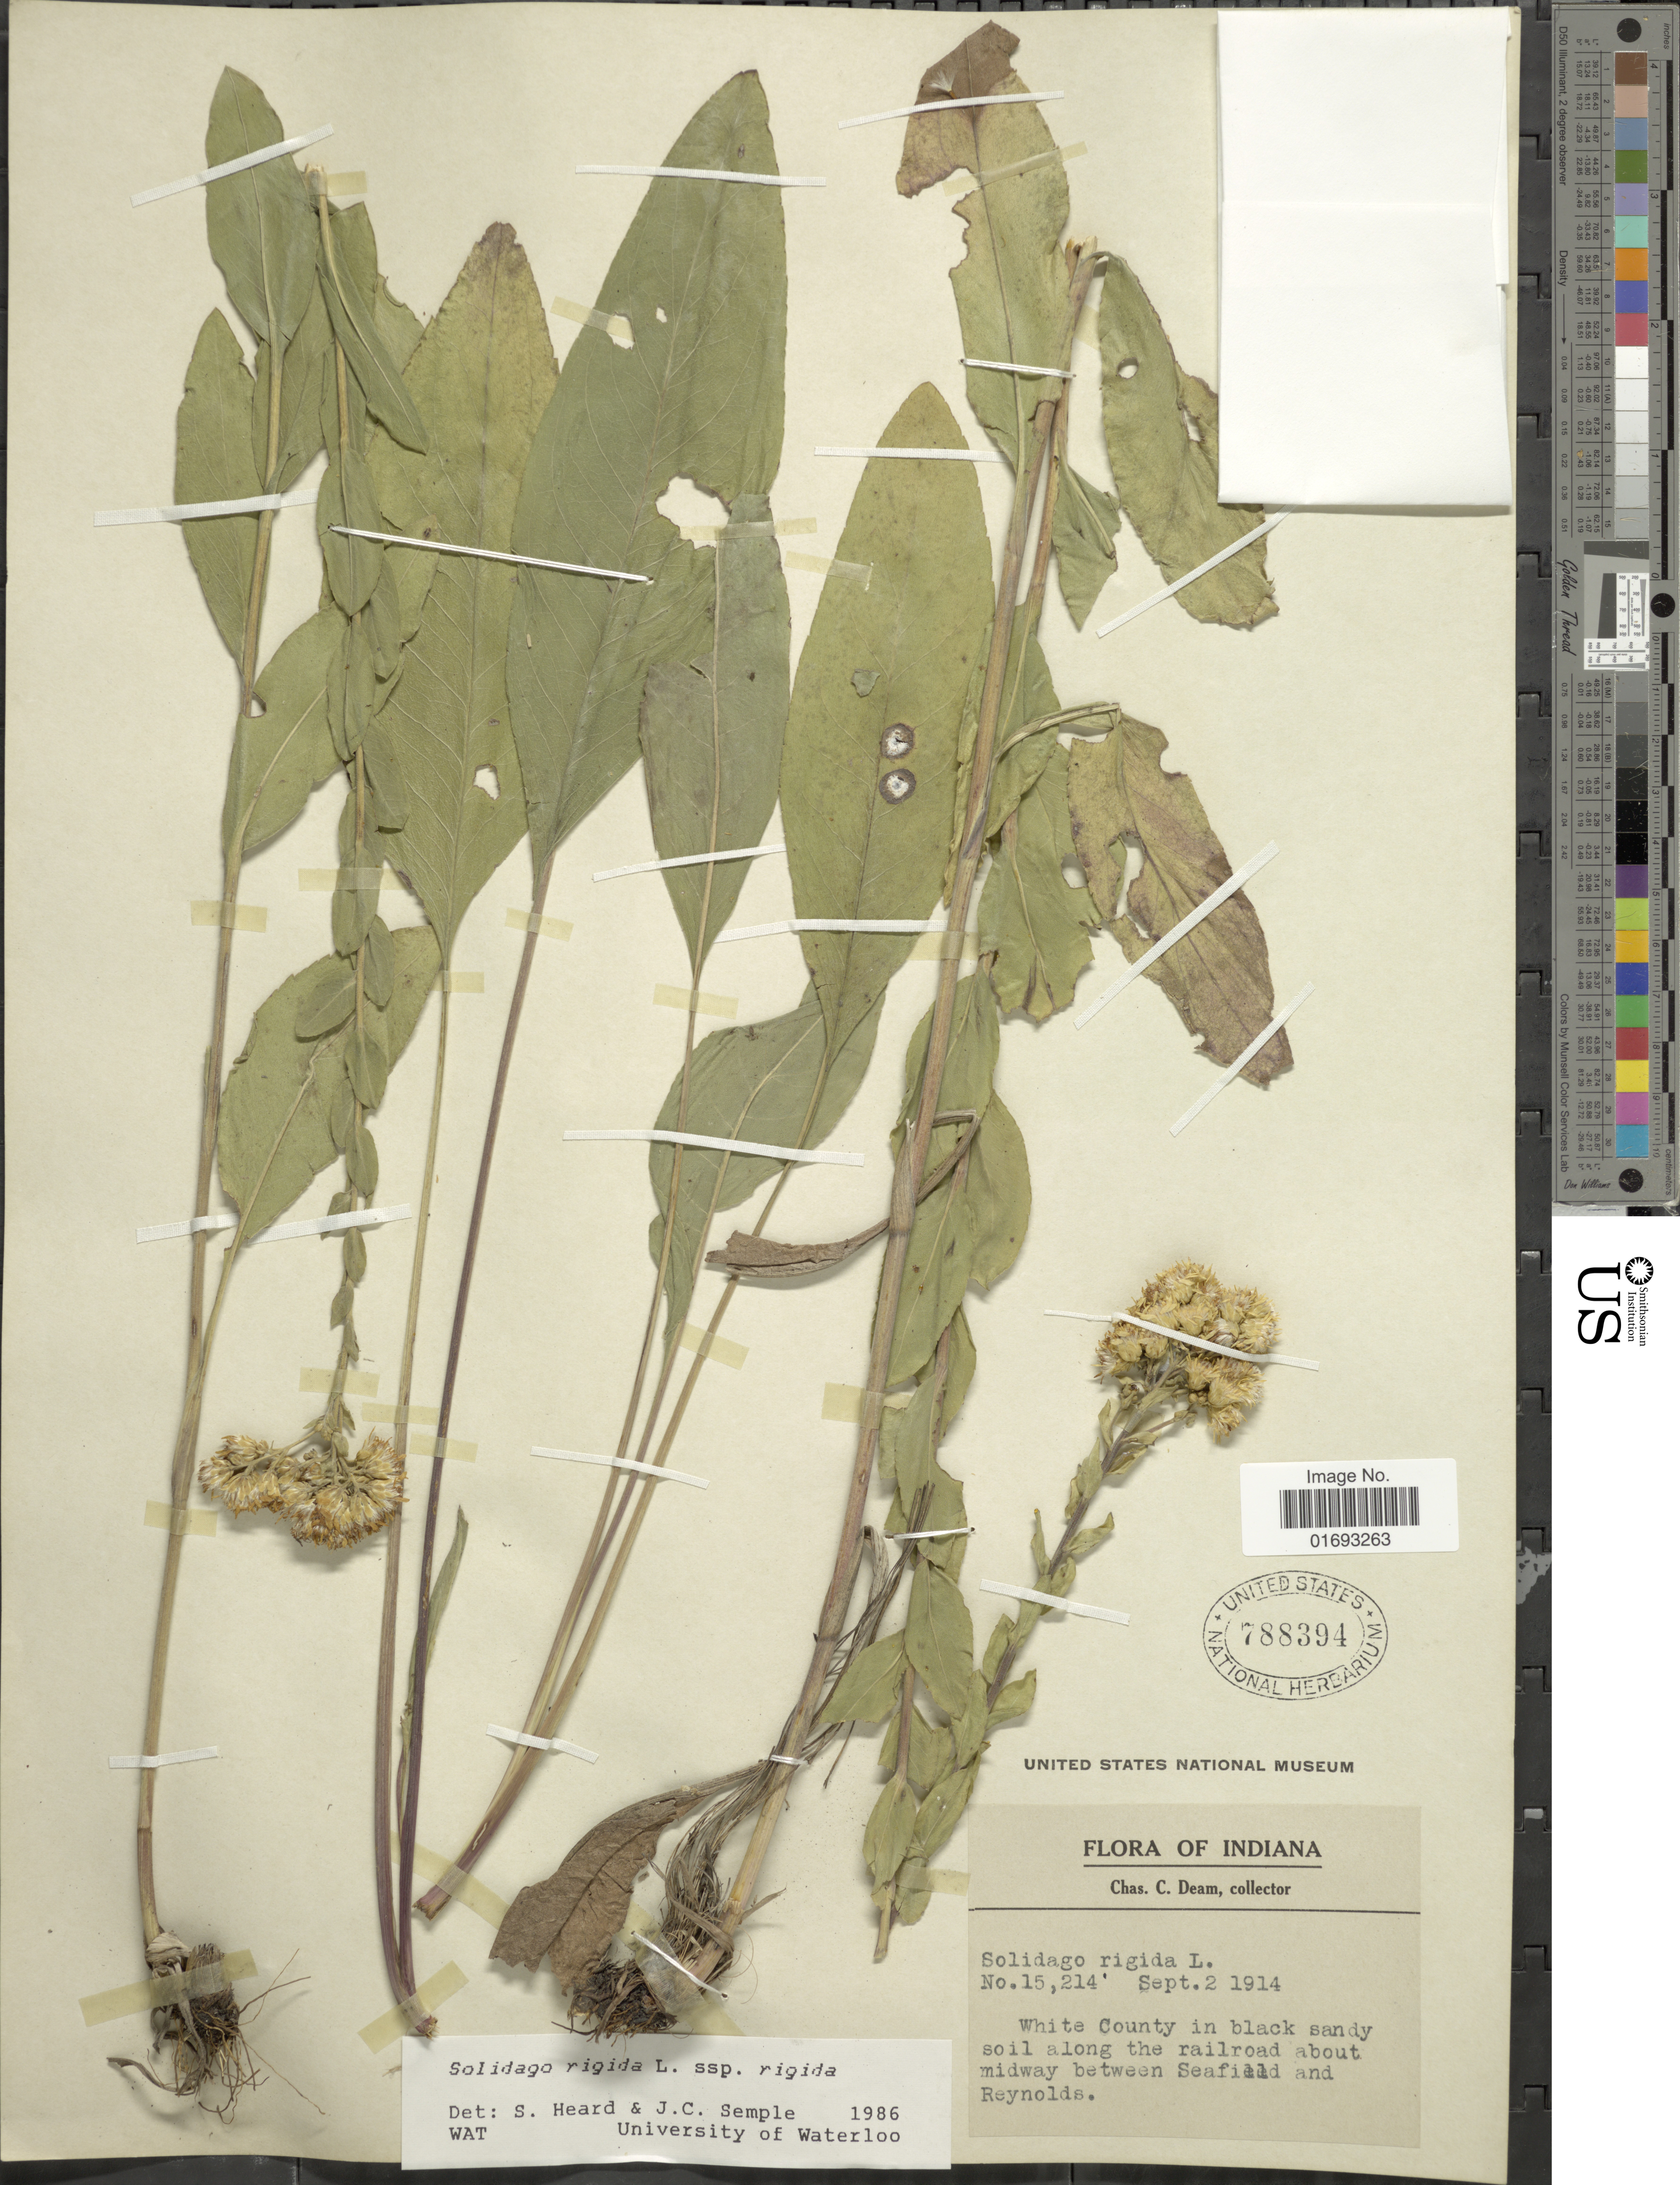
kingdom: Plantae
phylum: Tracheophyta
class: Magnoliopsida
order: Asterales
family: Asteraceae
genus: Oligoneuron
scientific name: Oligoneuron rigidum var. rigidum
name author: (L.) Small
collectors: C. C. Deam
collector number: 15214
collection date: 1914-09-02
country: United States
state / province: Indiana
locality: White County in black sandy soil along the railroad about midway between Seafield and Reynolds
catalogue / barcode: US 788394